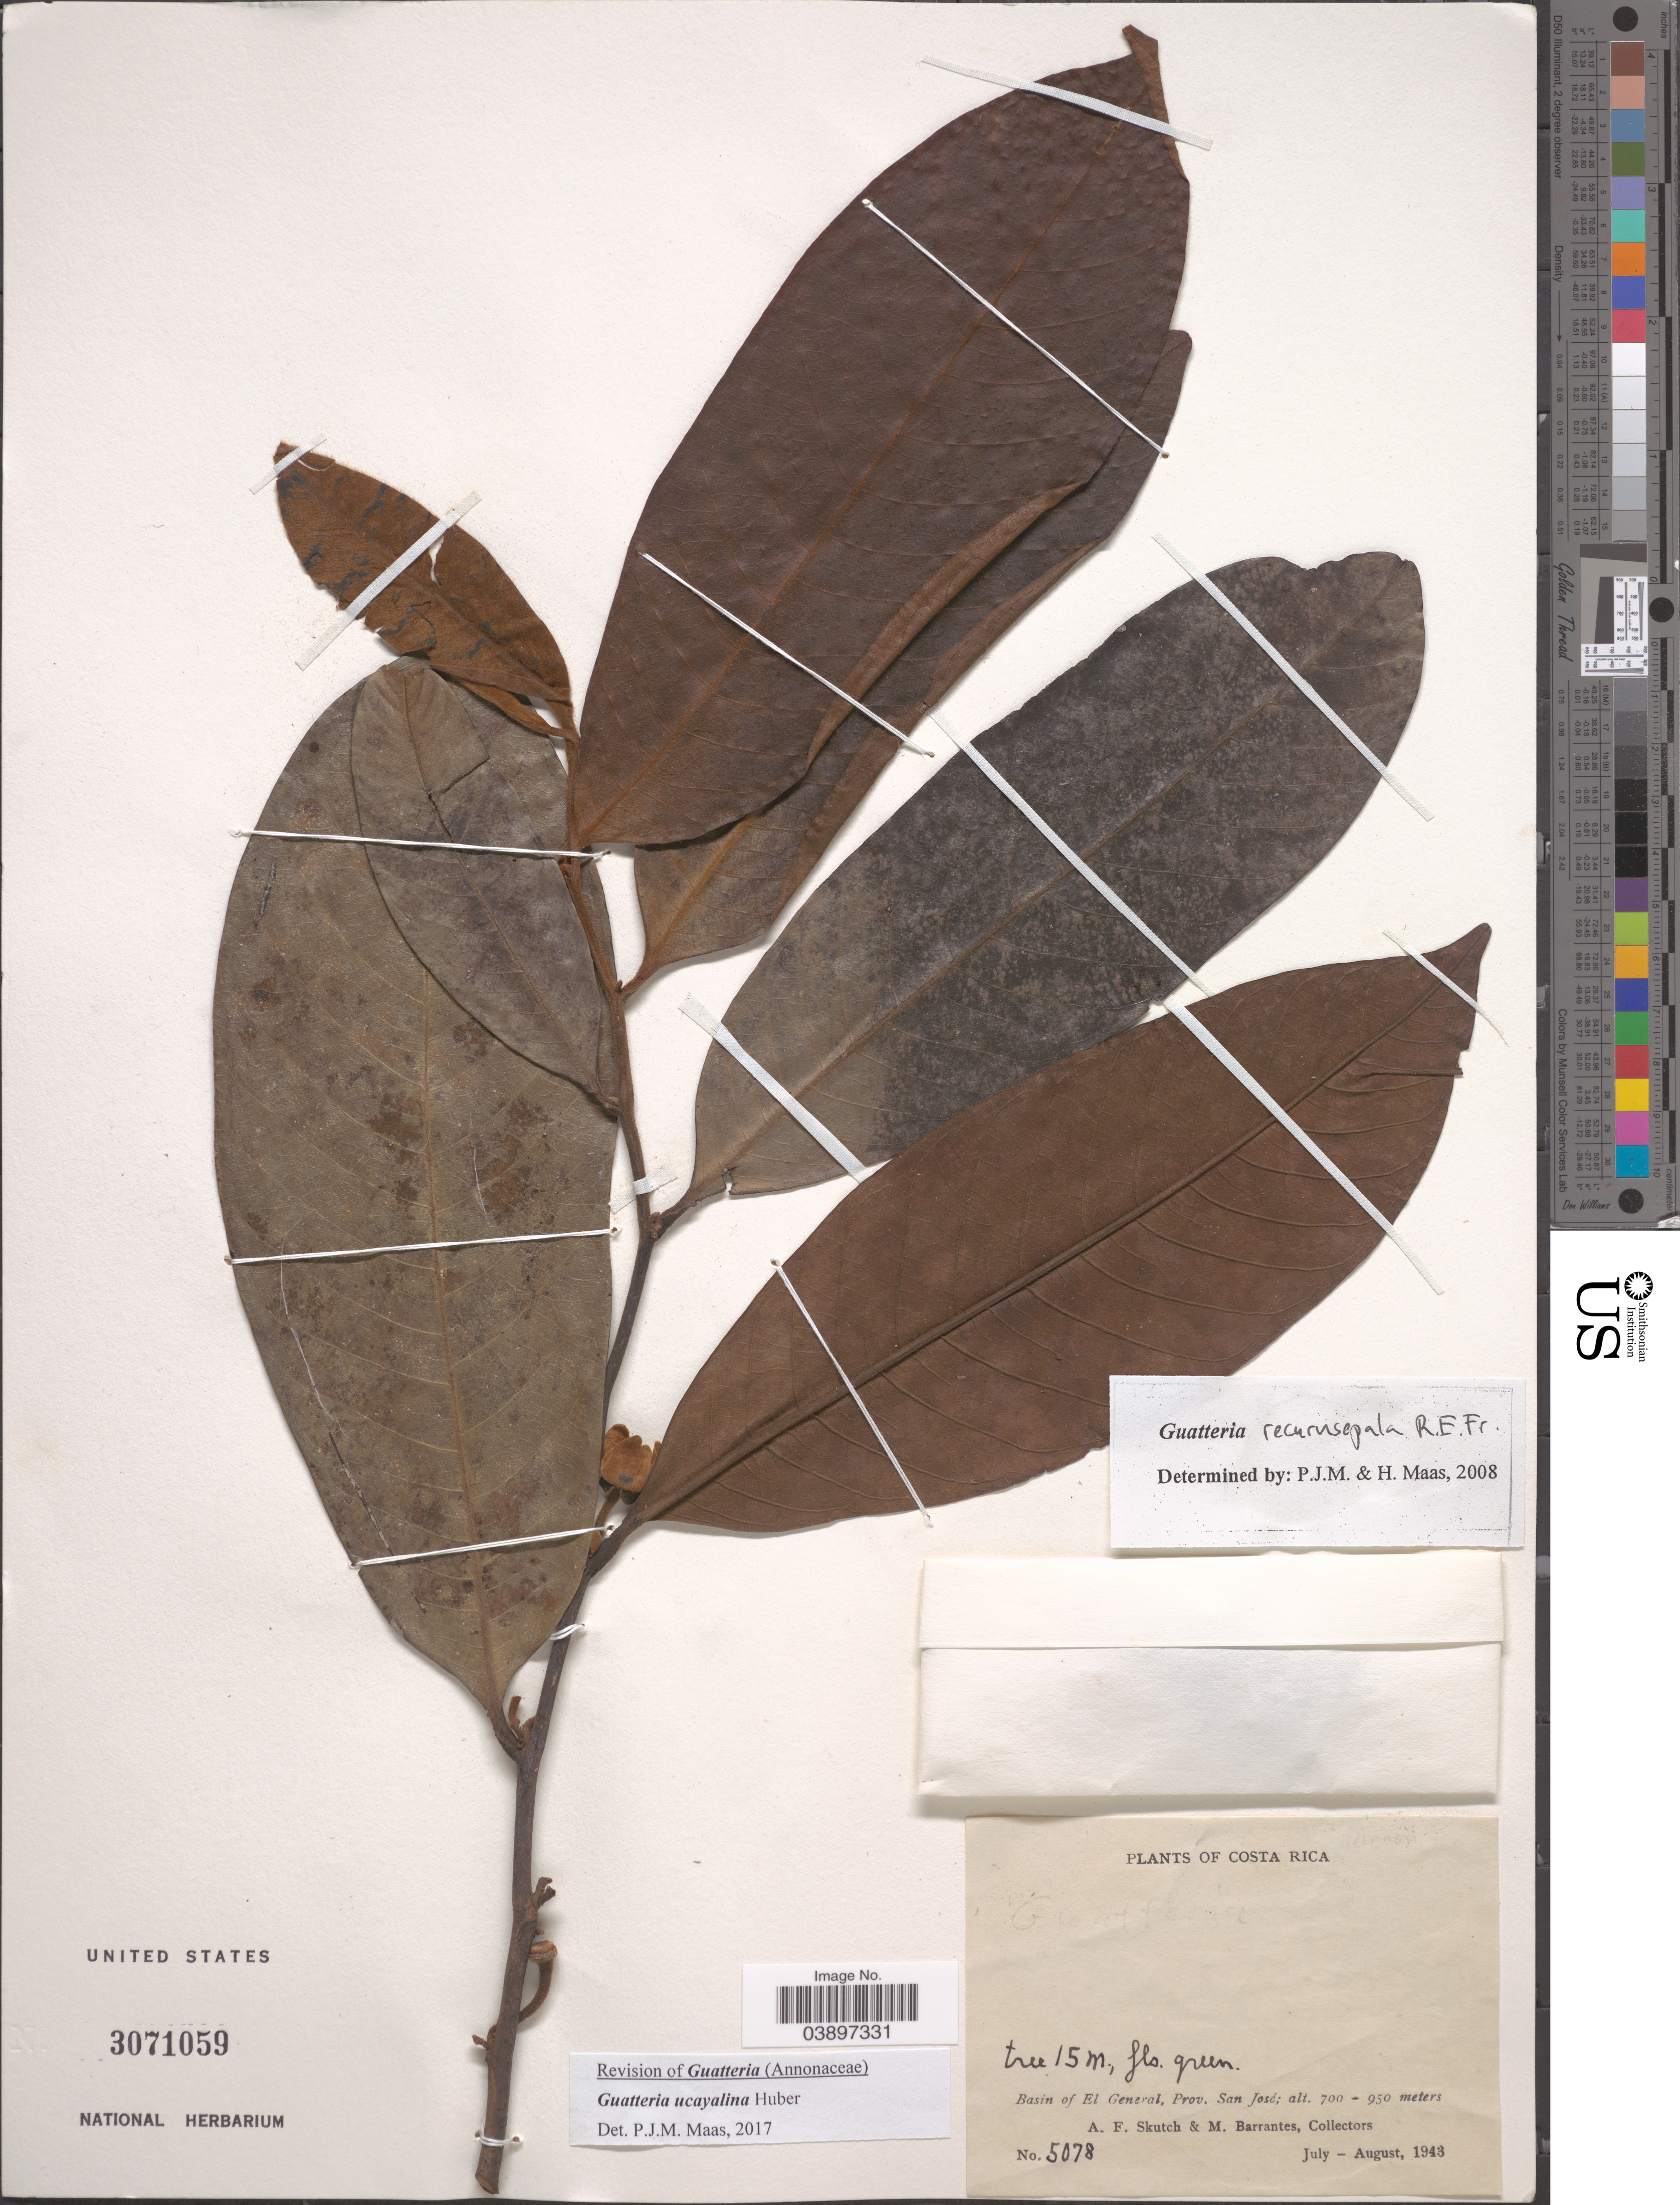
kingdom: Plantae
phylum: Tracheophyta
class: Magnoliopsida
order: Magnoliales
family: Annonaceae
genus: Guatteria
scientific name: Guatteria ucayalina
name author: Huber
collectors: A. F. Skutch & M. Barrantes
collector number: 5078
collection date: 1943-07/1943-08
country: Costa Rica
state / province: San José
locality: Basin of El General.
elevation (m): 700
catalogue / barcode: US 3071059